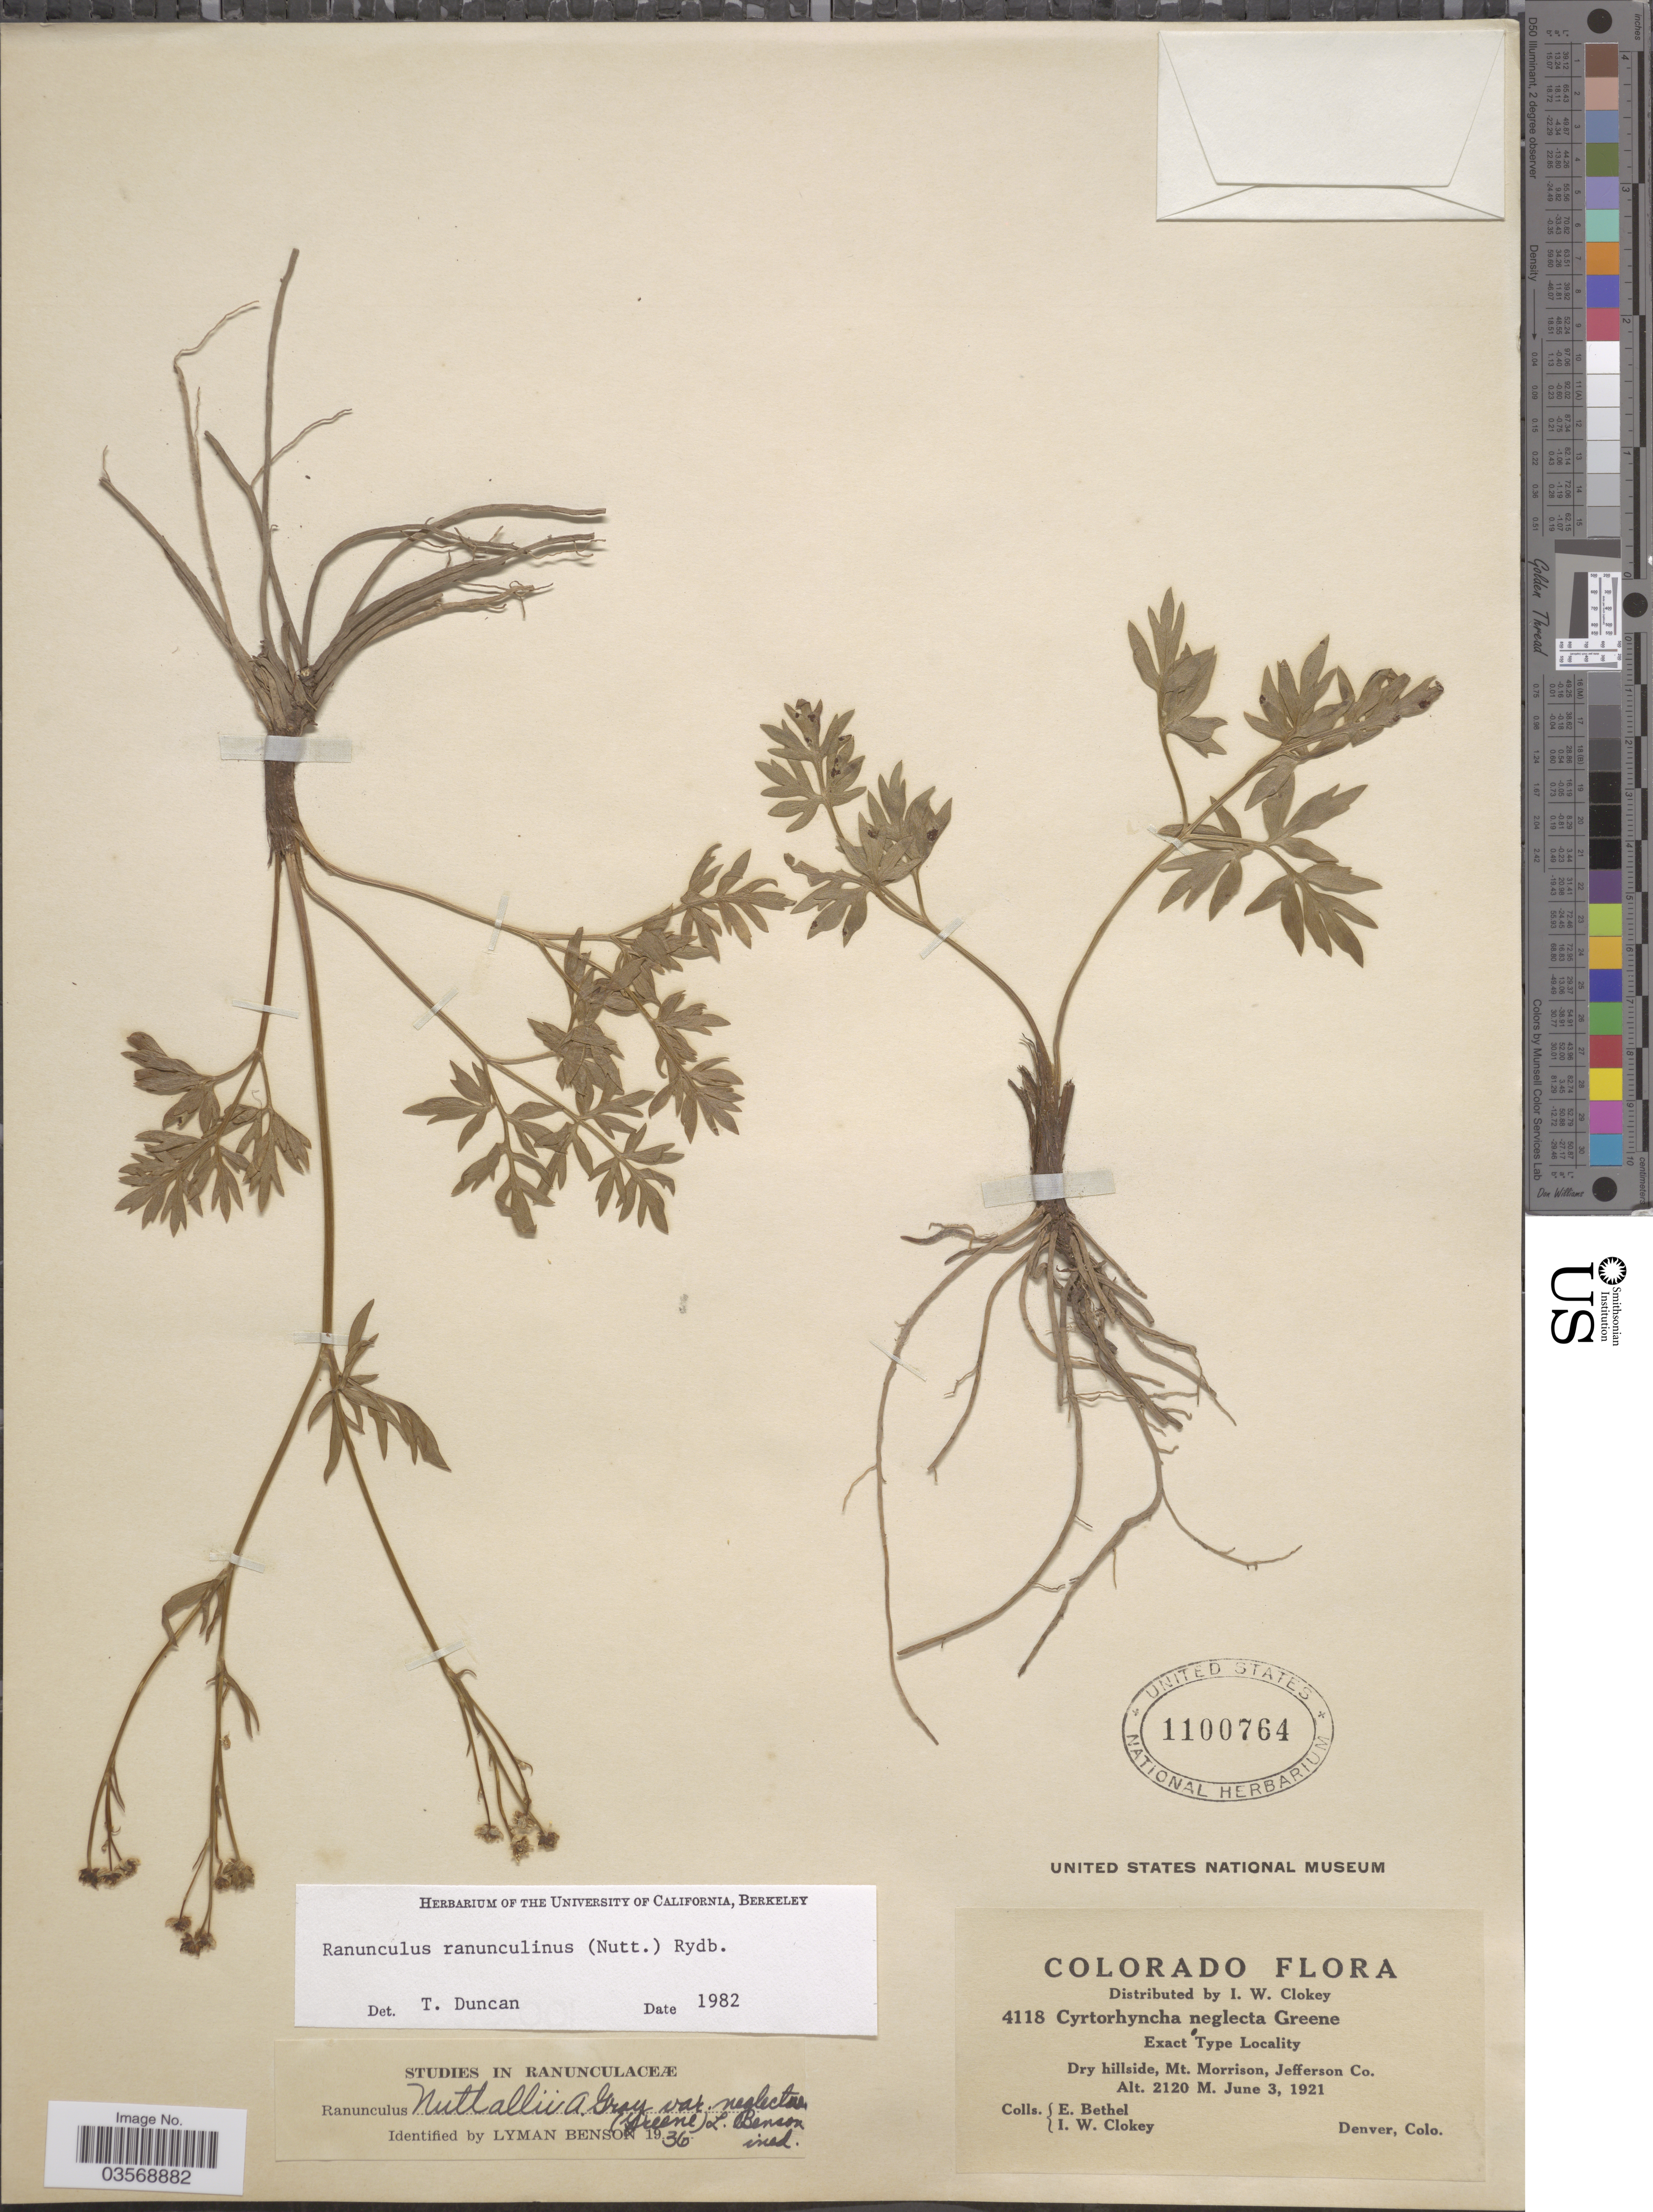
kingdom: Plantae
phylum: Tracheophyta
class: Magnoliopsida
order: Ranunculales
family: Ranunculaceae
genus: Ranunculus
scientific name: Ranunculus ranunculinus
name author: (Nutt.) Rydb.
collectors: E. Bethel & I. W. Clokey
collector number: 4118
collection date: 1921-06-03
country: United States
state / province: Colorado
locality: Dry hillside, Mt. Morrison, Jefferson Co.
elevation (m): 2120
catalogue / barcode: US 1100764